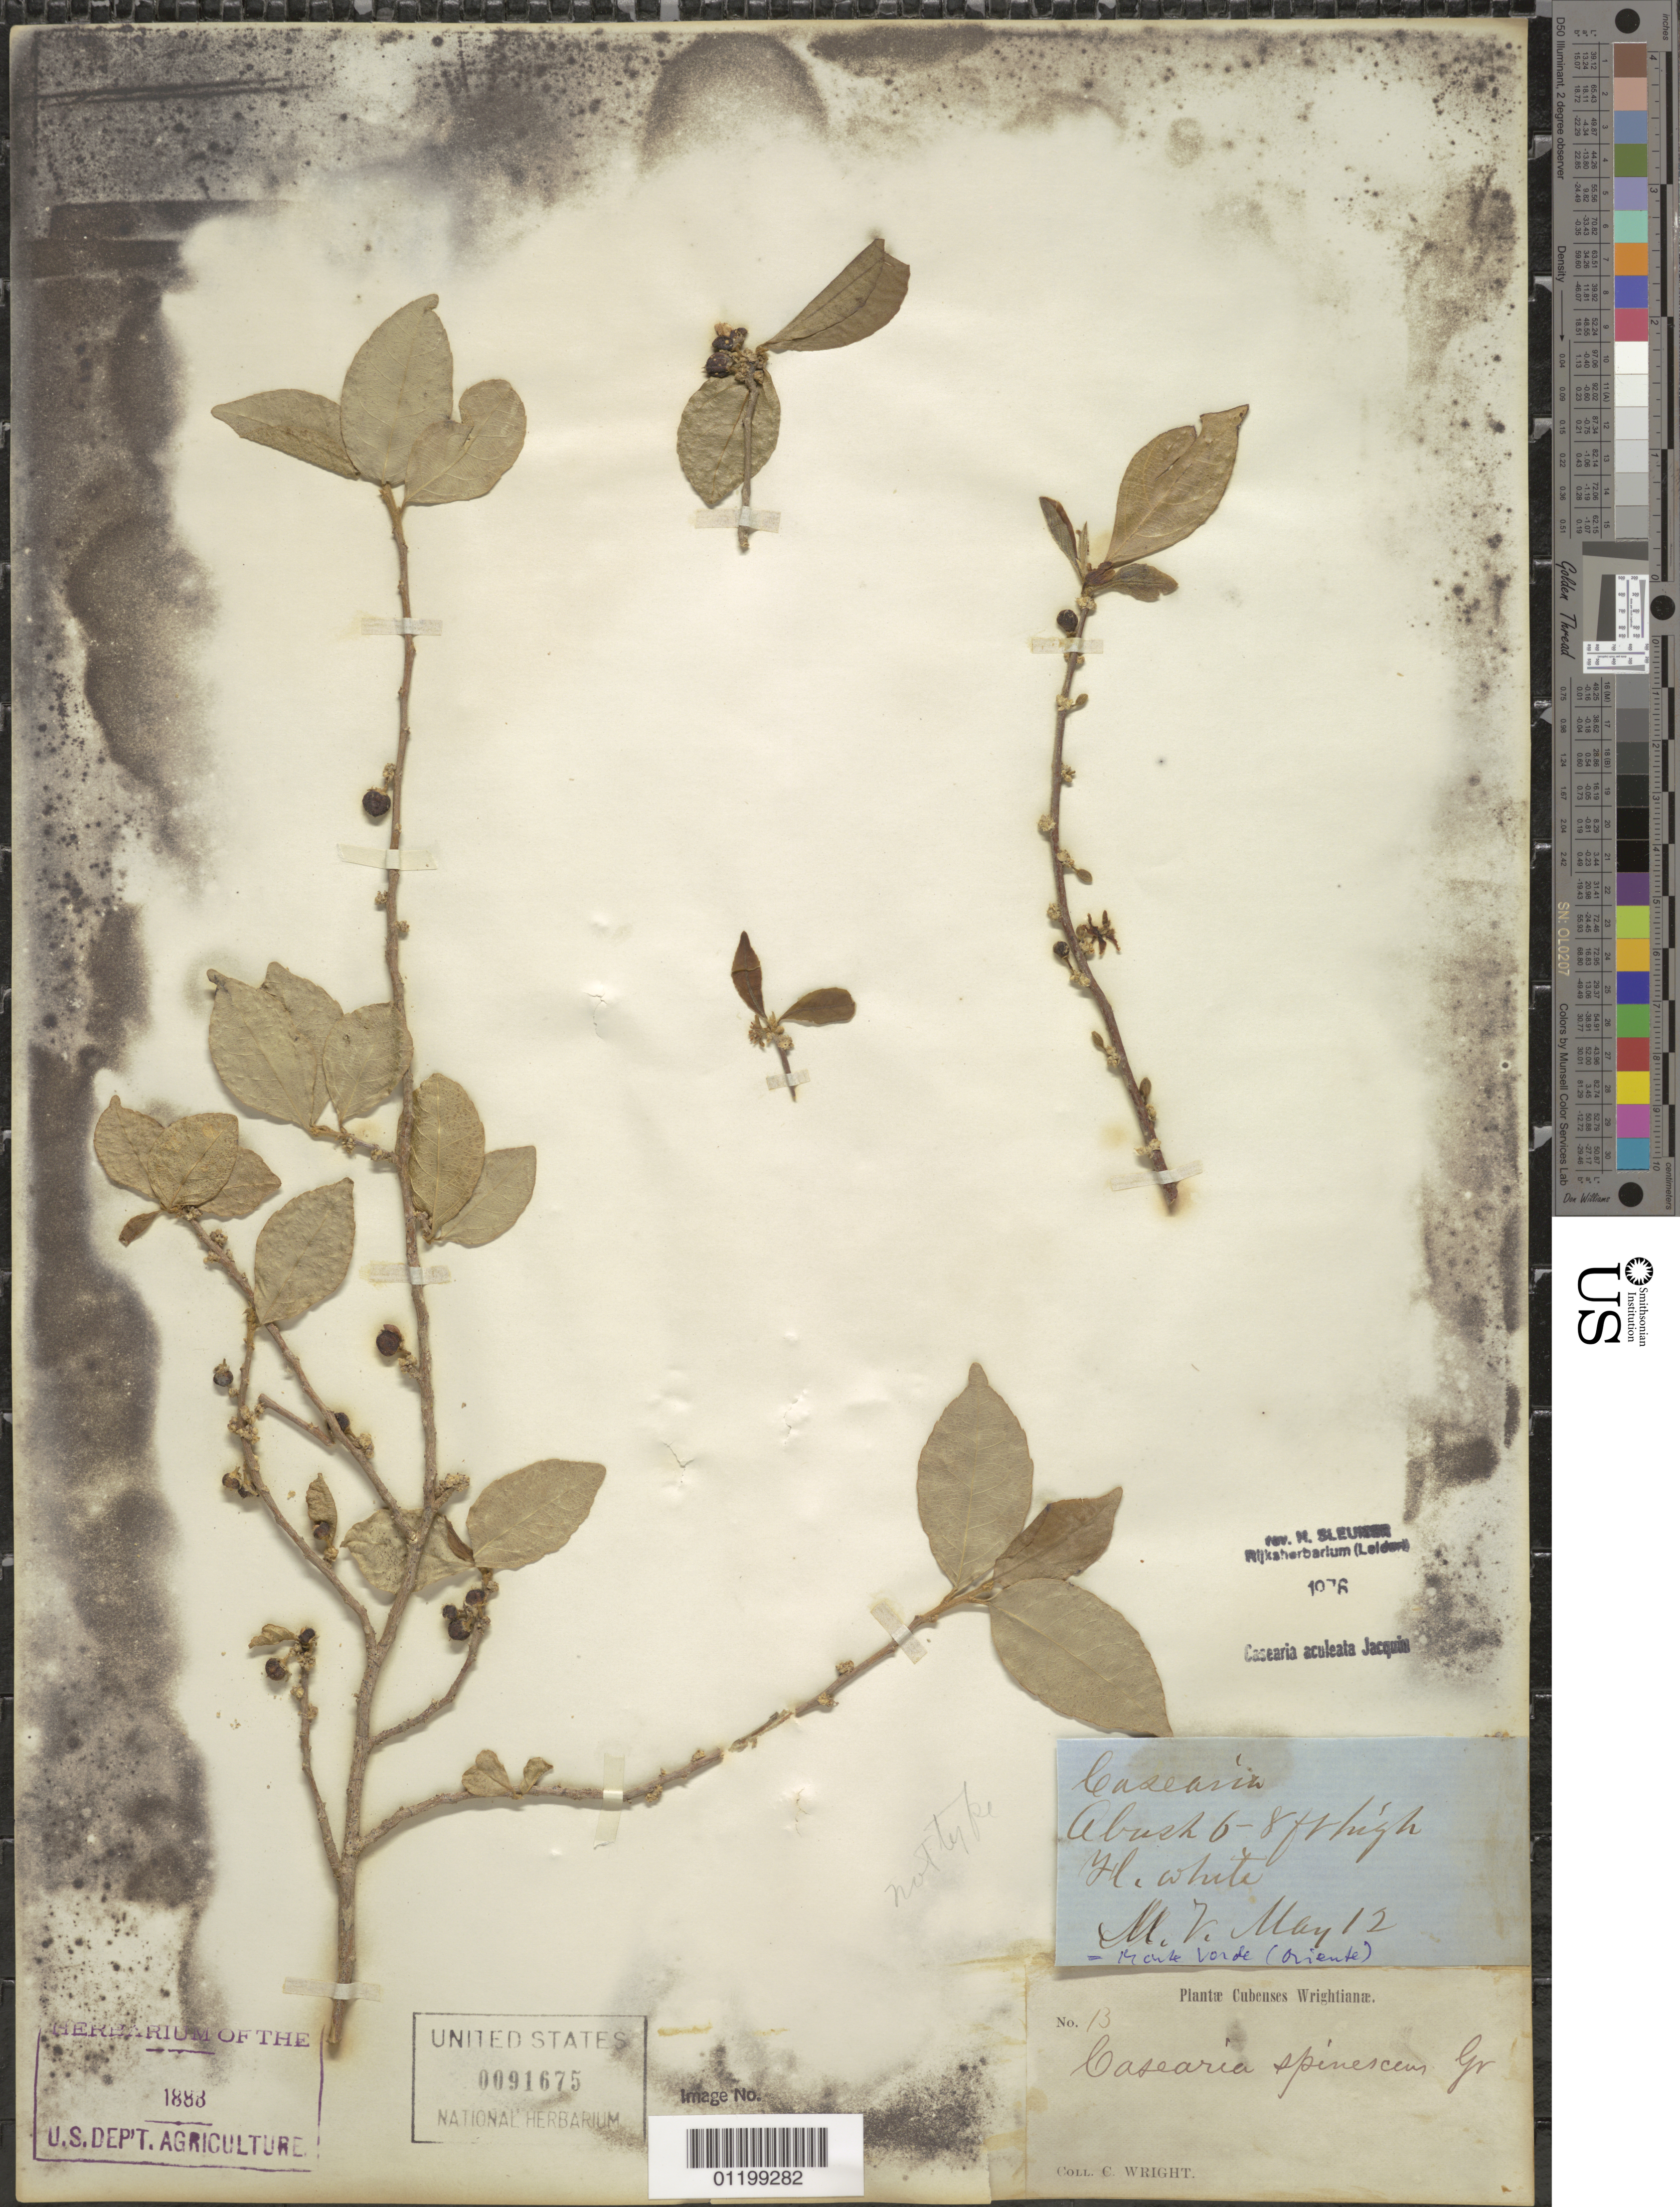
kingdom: Plantae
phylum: Tracheophyta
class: Magnoliopsida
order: Malpighiales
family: Salicaceae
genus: Casearia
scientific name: Casearia spinescens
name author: (Sw.) Griseb.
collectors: C. Wright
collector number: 13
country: Cuba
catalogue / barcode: US 91675